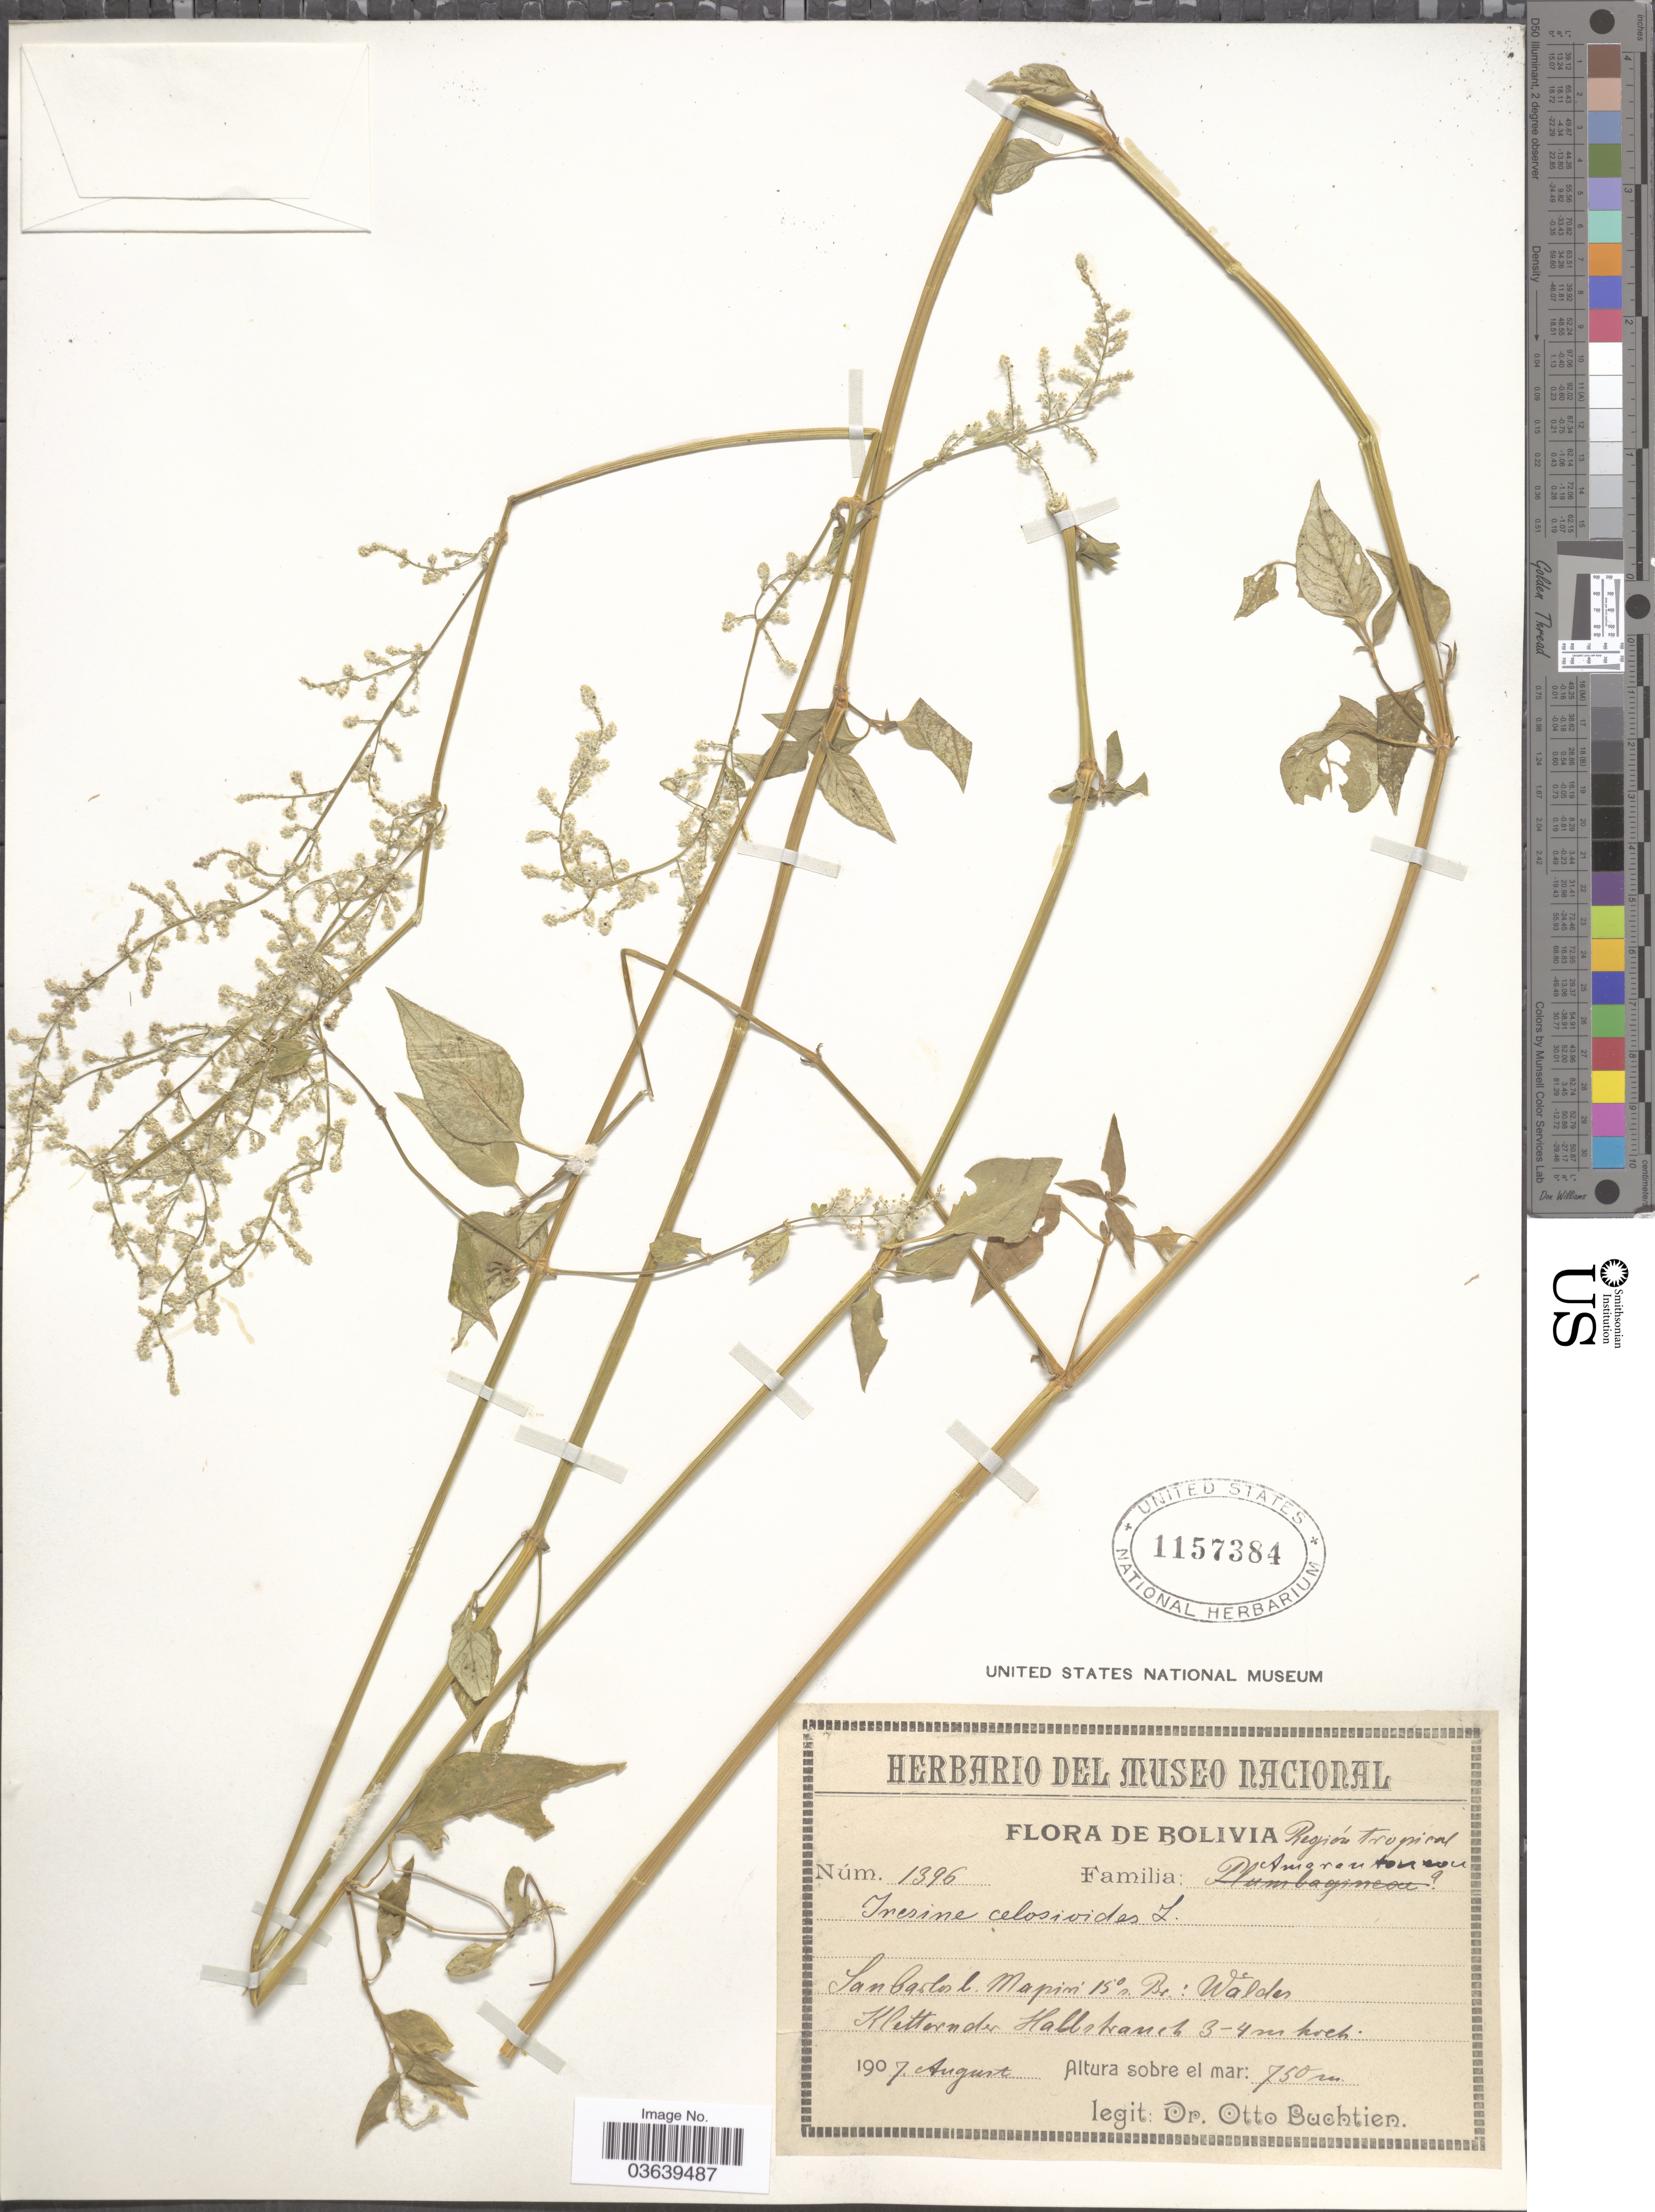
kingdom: Plantae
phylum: Tracheophyta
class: Magnoliopsida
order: Caryophyllales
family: Amaranthaceae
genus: Iresine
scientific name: Iresine celosia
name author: L.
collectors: O. Buchtien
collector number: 1396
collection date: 1907-08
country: Bolivia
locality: Región tropical. San Carlos l. Mapiri 15° s. Br.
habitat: Walder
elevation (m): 750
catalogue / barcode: US 1157384